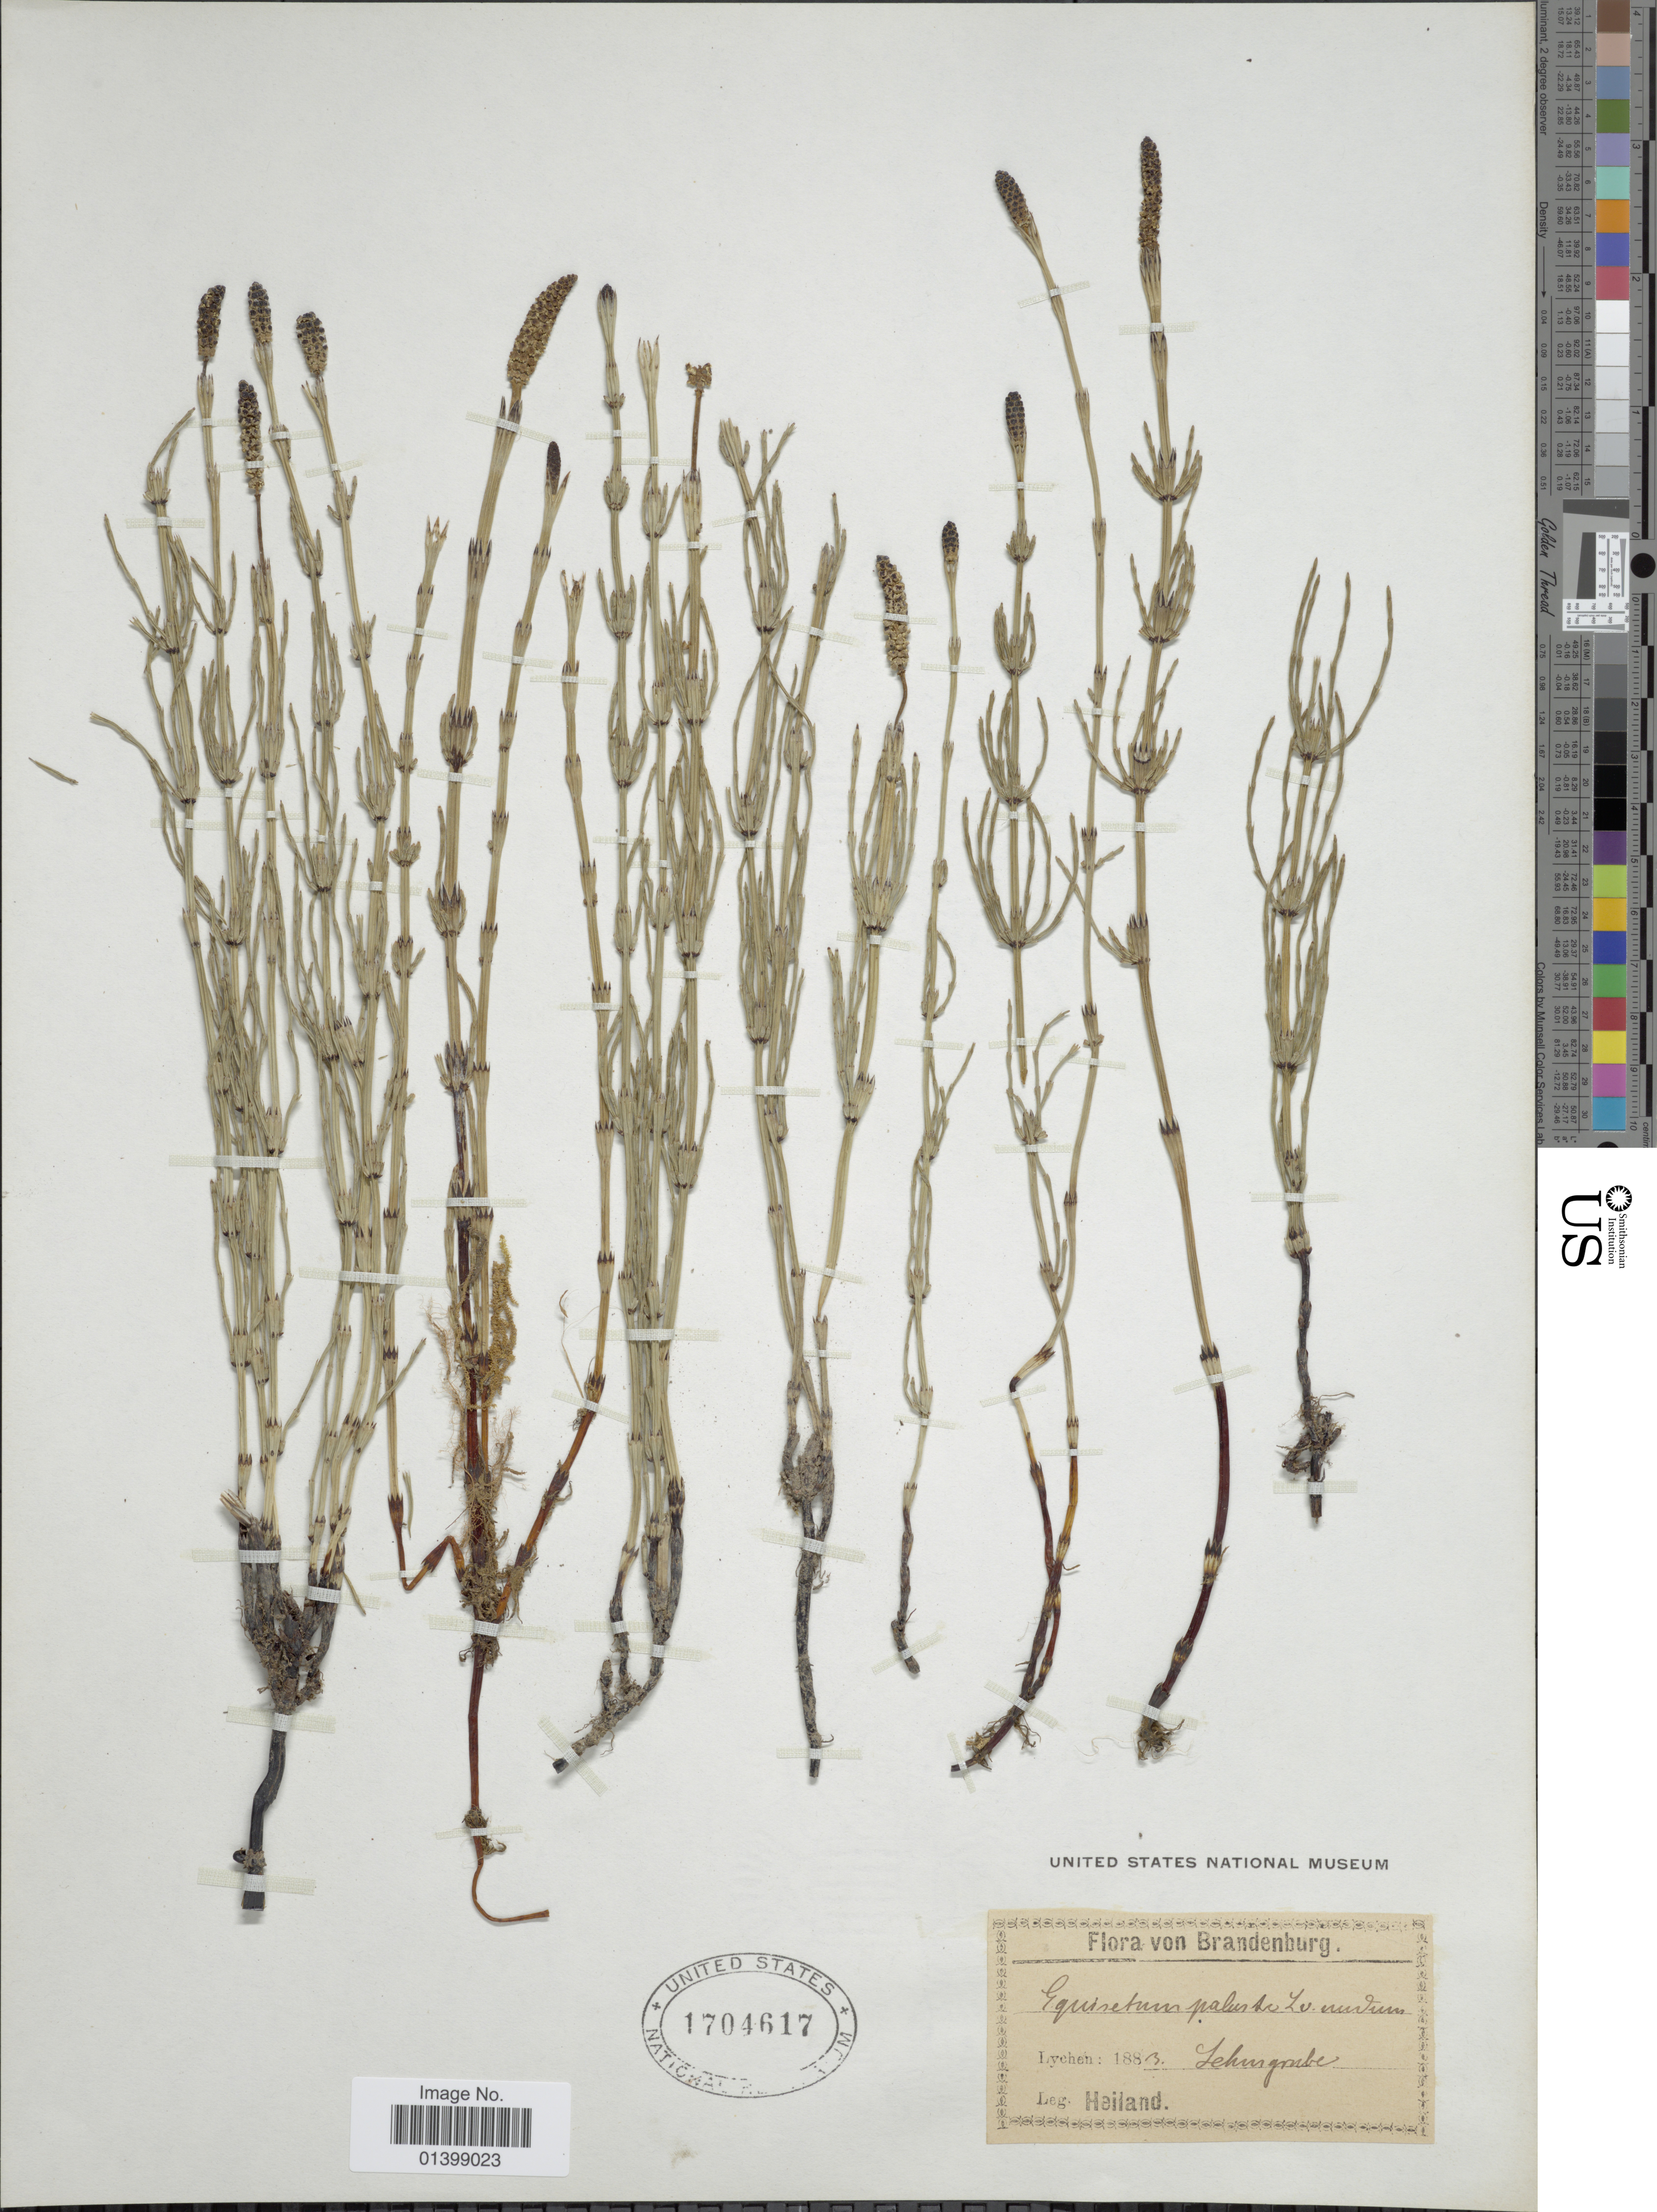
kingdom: Plantae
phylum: Tracheophyta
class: Polypodiopsida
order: Equisetales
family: Equisetaceae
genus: Equisetum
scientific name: Equisetum palustre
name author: L.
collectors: -. Heiland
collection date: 1883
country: Germany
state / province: Brandenburg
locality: Lychen, Sehmgrabe [interpreted]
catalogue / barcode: US 1704617